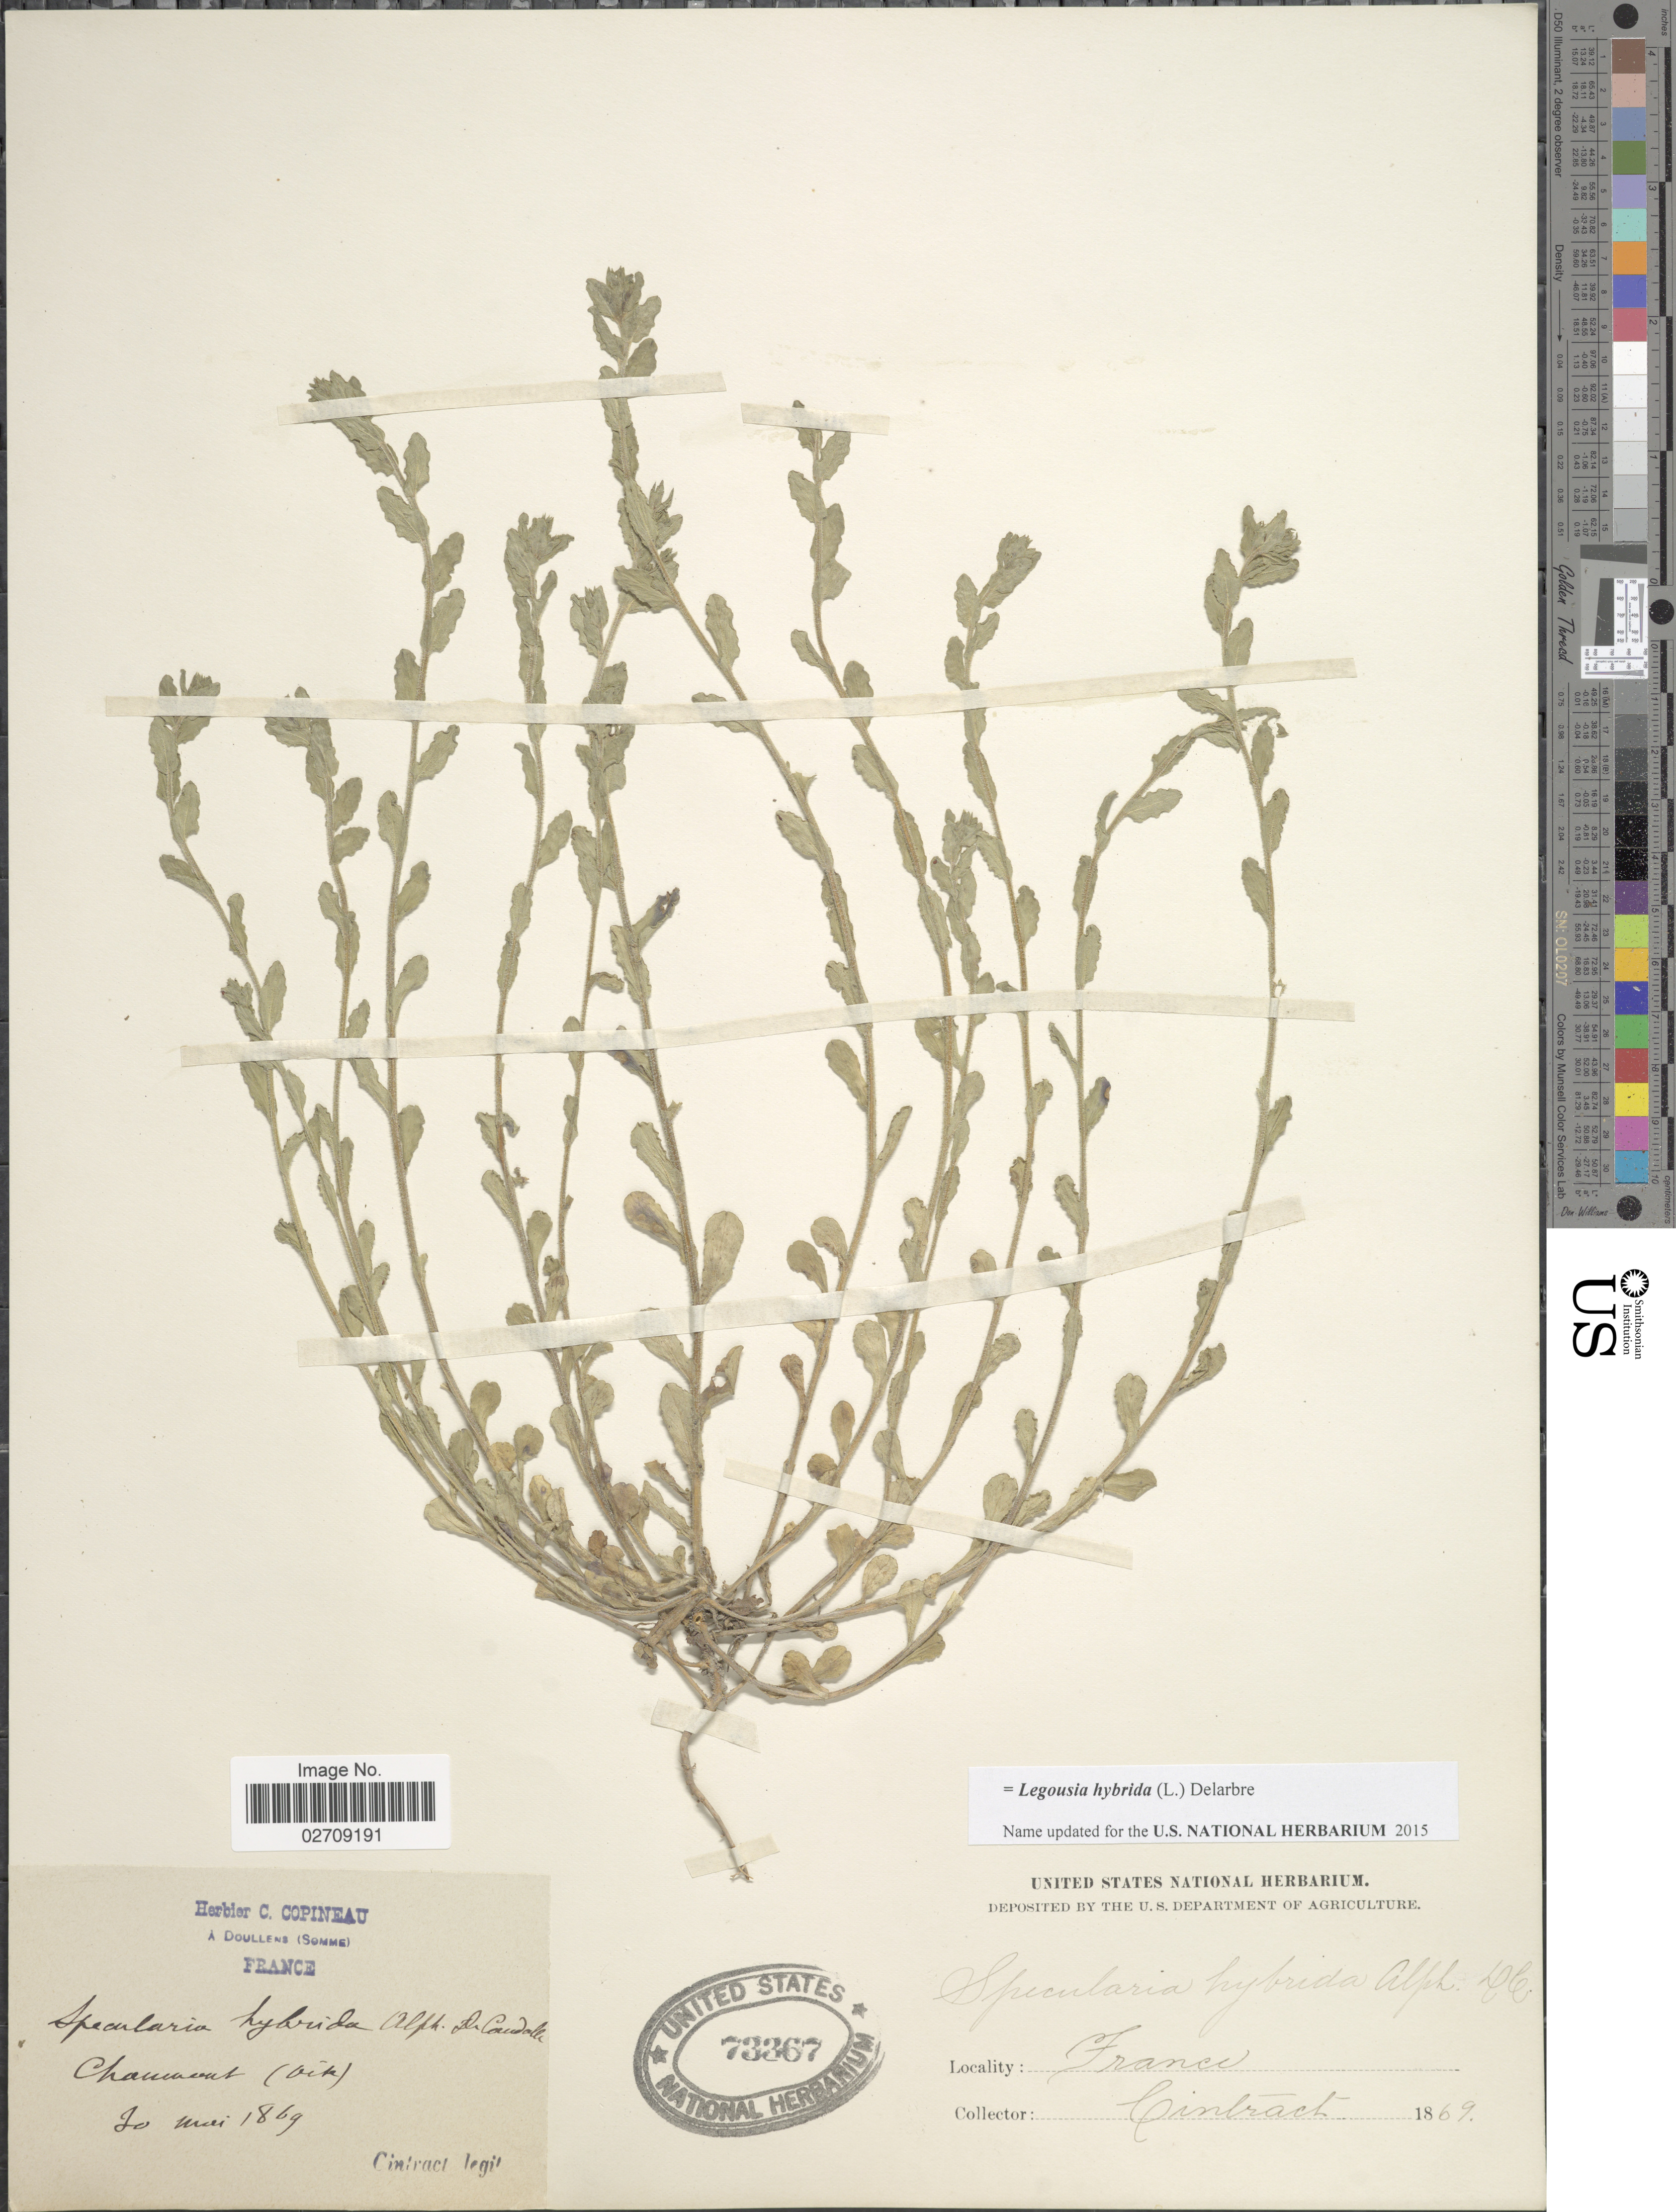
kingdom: Plantae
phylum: Tracheophyta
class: Magnoliopsida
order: Asterales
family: Campanulaceae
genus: Legousia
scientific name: Legousia hybrida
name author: (L.) Delarbre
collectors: Cintract, --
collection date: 1869-05-30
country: France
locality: Chaumont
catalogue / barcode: US 73367